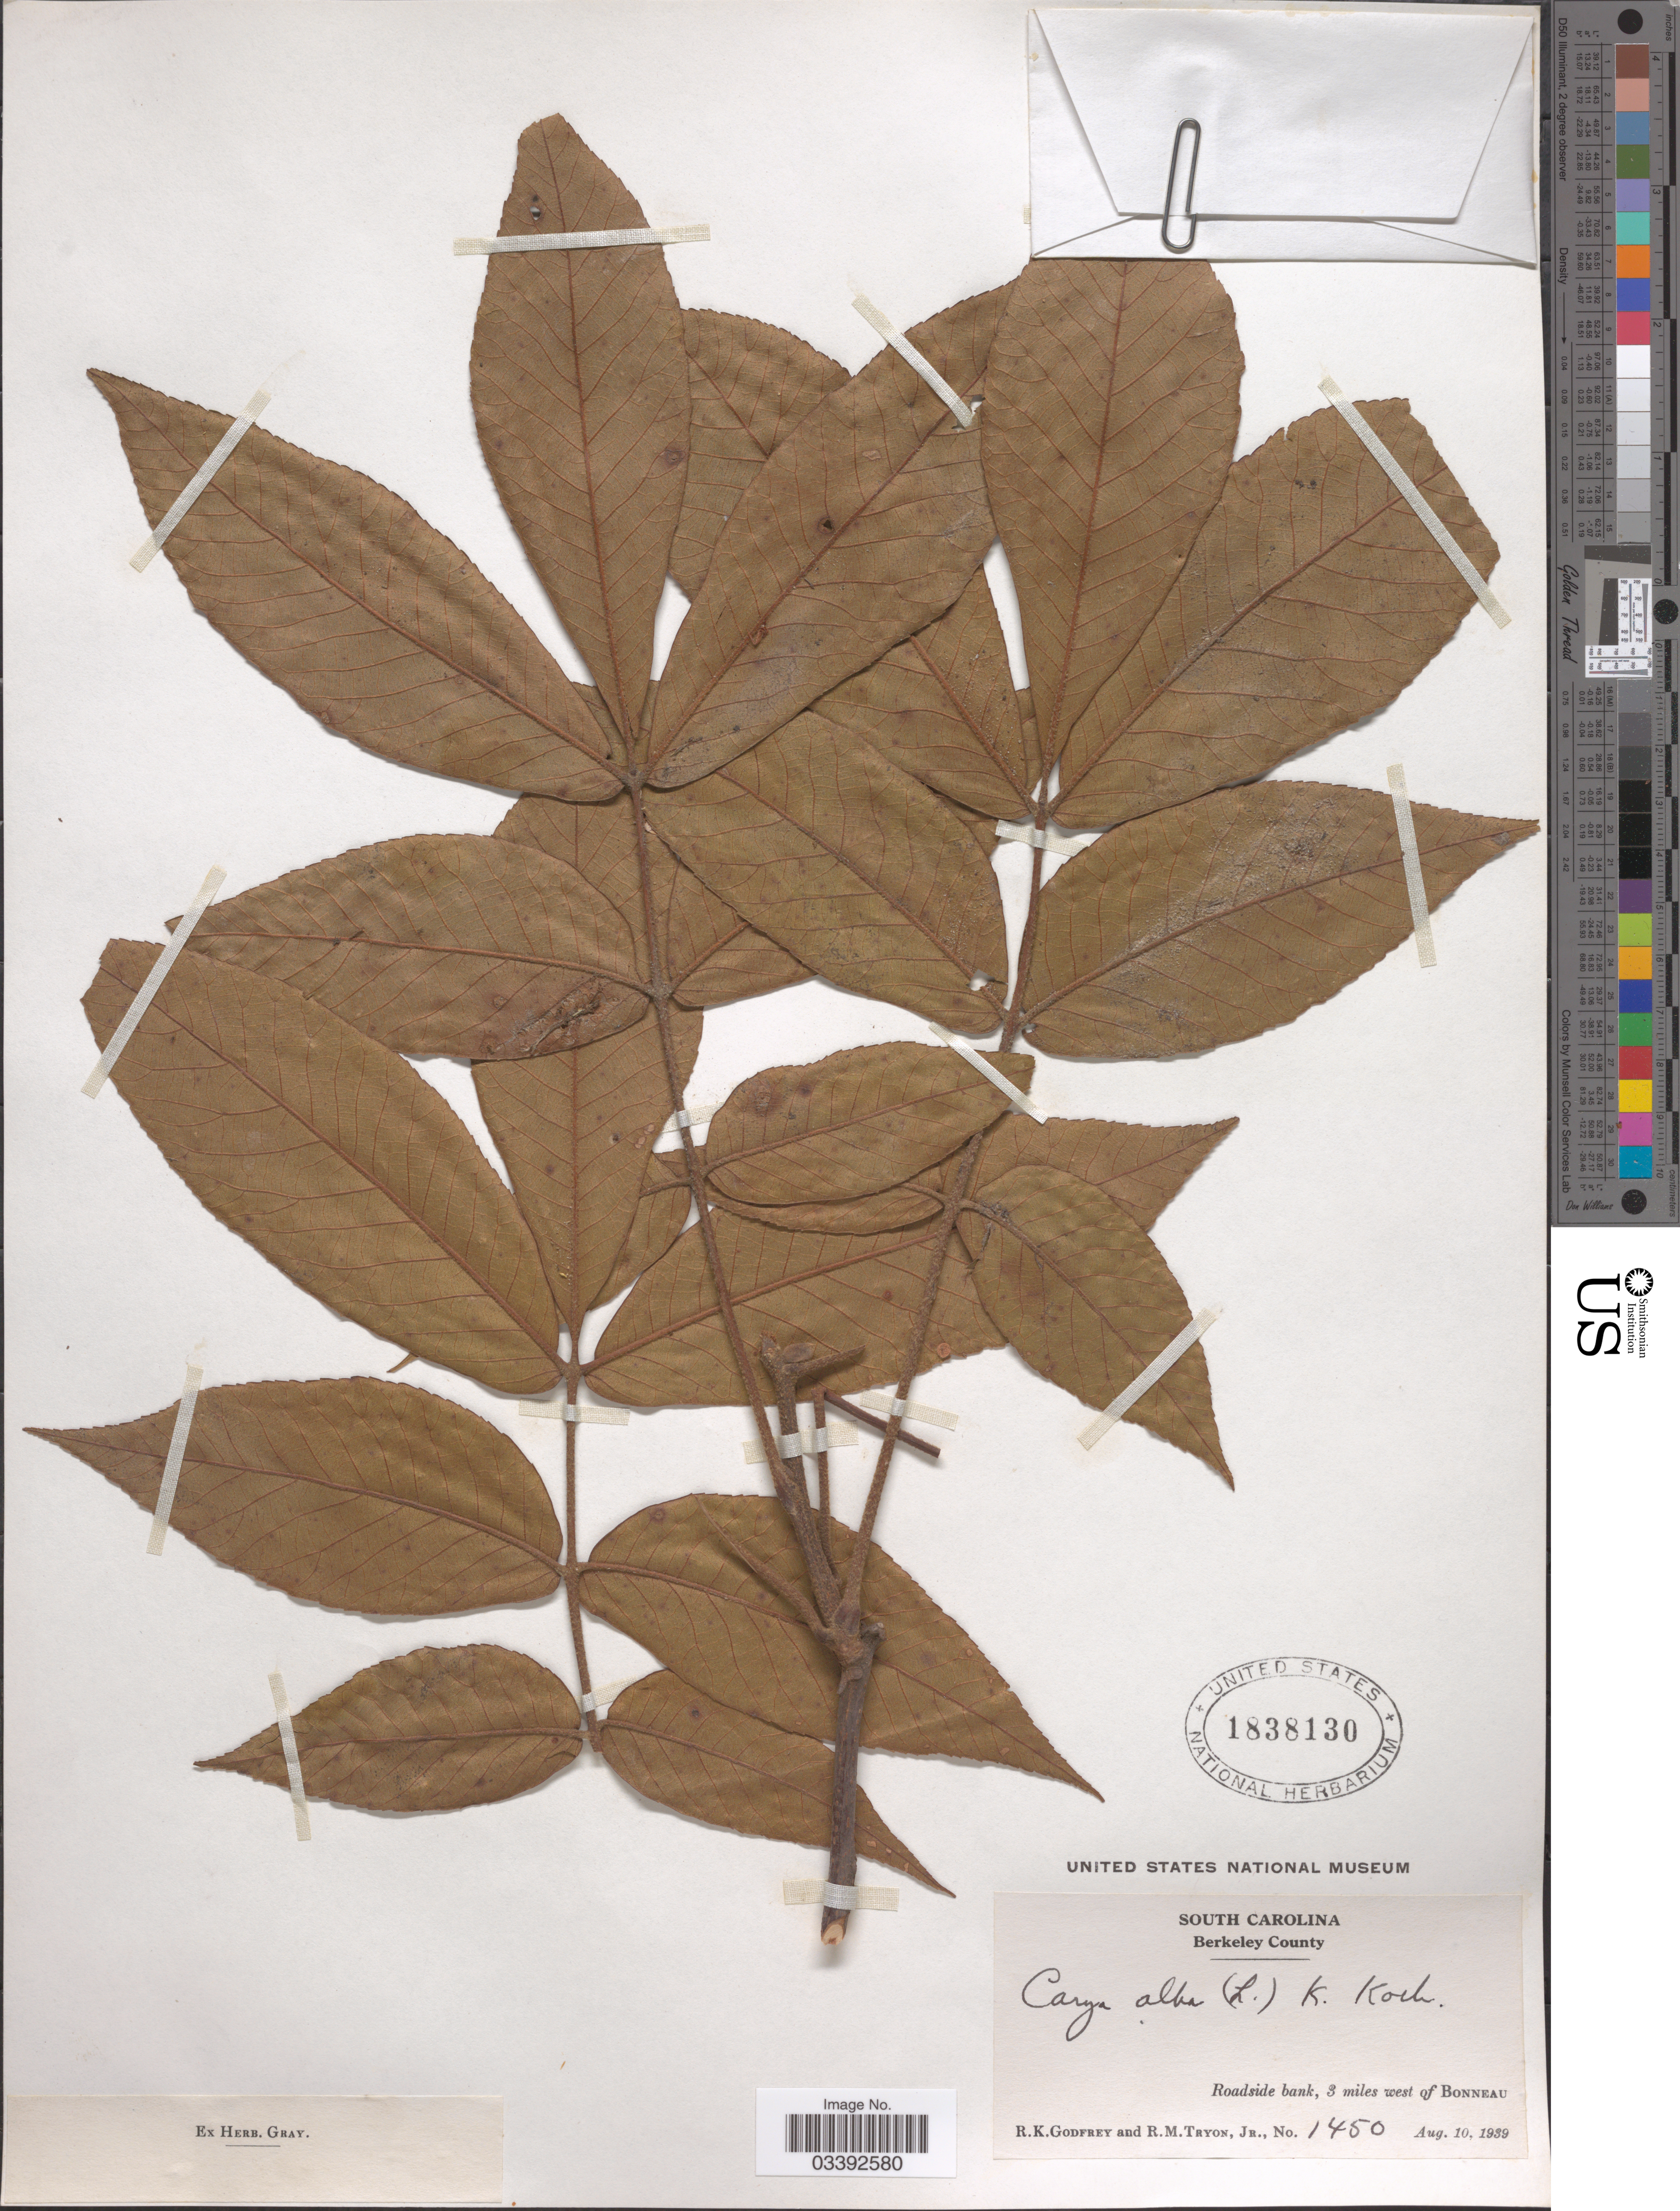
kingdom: Plantae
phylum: Tracheophyta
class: Magnoliopsida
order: Fagales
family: Juglandaceae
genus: Carya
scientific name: Carya tomentosa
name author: (Lam.) Nutt.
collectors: R. K. Godfrey & R. Tryon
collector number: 1450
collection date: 1939-08-10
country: United States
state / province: South Carolina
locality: Berkeley County. Roadside bank, 3 miles west of Bonneau.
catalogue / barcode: US 1838130